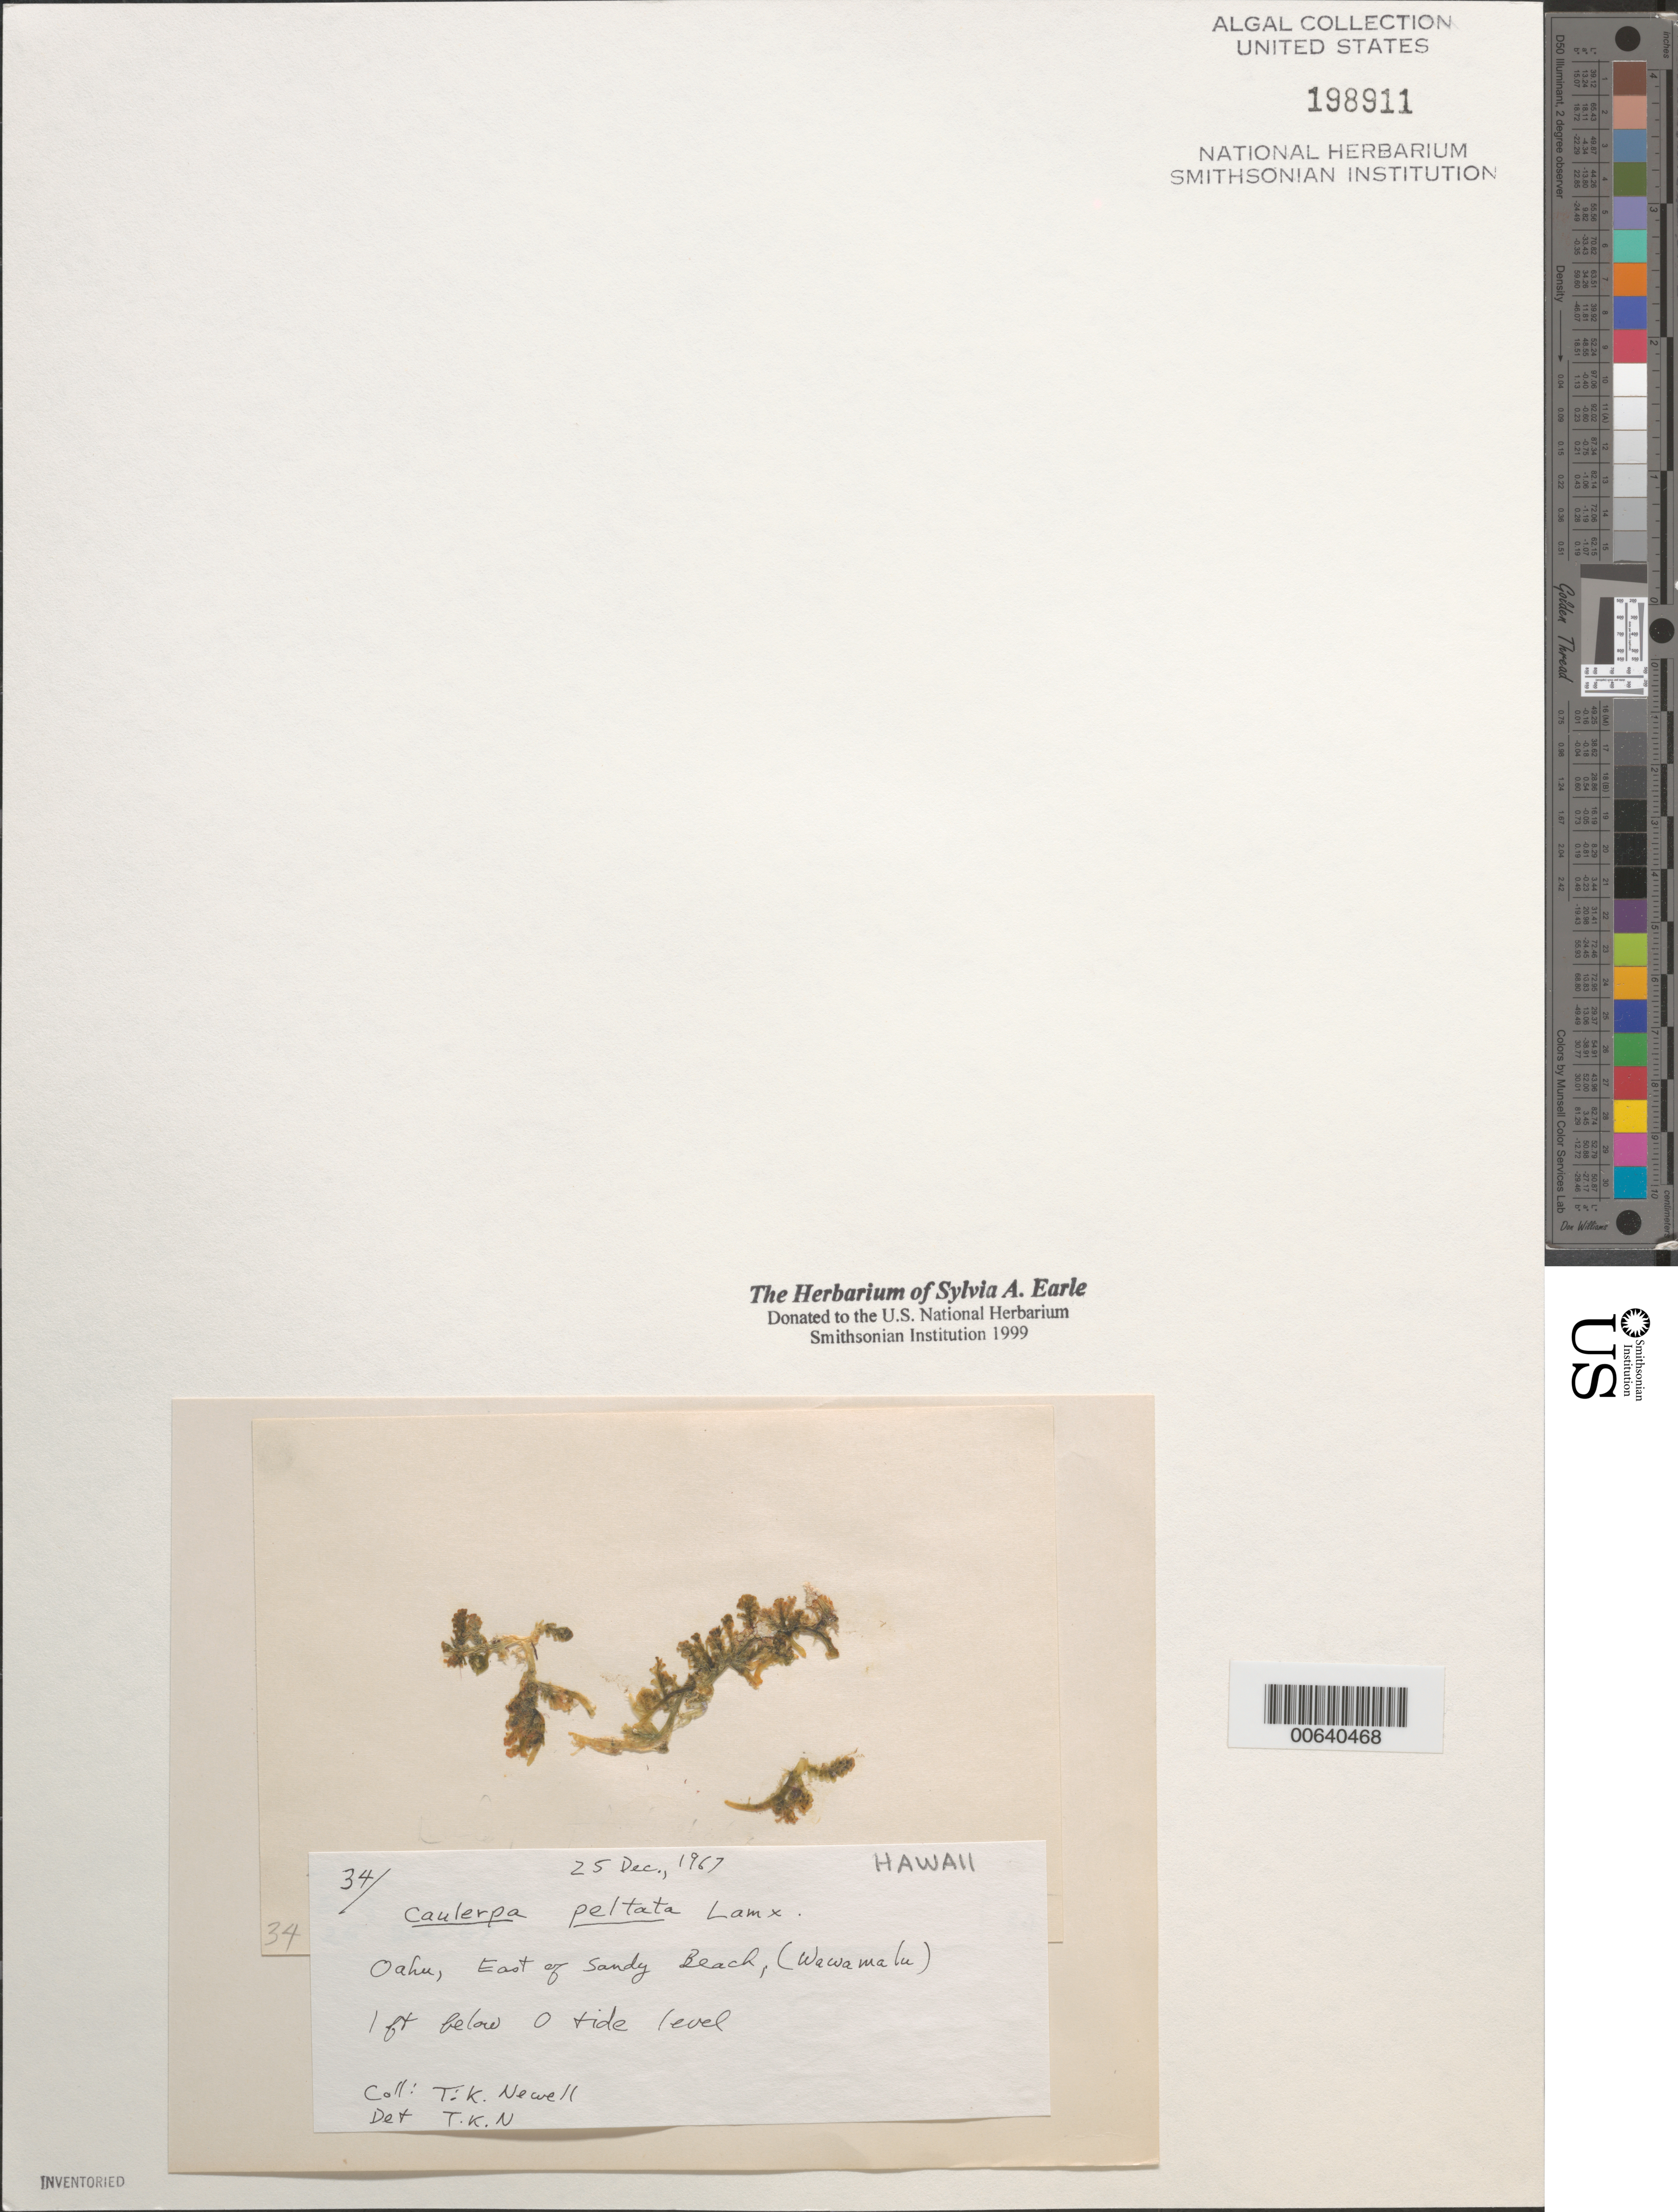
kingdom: Plantae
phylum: Chlorophyta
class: Ulvophyceae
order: Ulvales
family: Ulvaceae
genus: Ulva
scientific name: Ulva linza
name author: L.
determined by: Algae name updating Project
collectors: T. K. Newell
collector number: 34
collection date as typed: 25 Dec 1967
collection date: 1967-12-25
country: United States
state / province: Hawaii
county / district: Honolulu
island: Oahu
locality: East of Sandy Beach (Wawamalu)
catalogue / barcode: US 198911